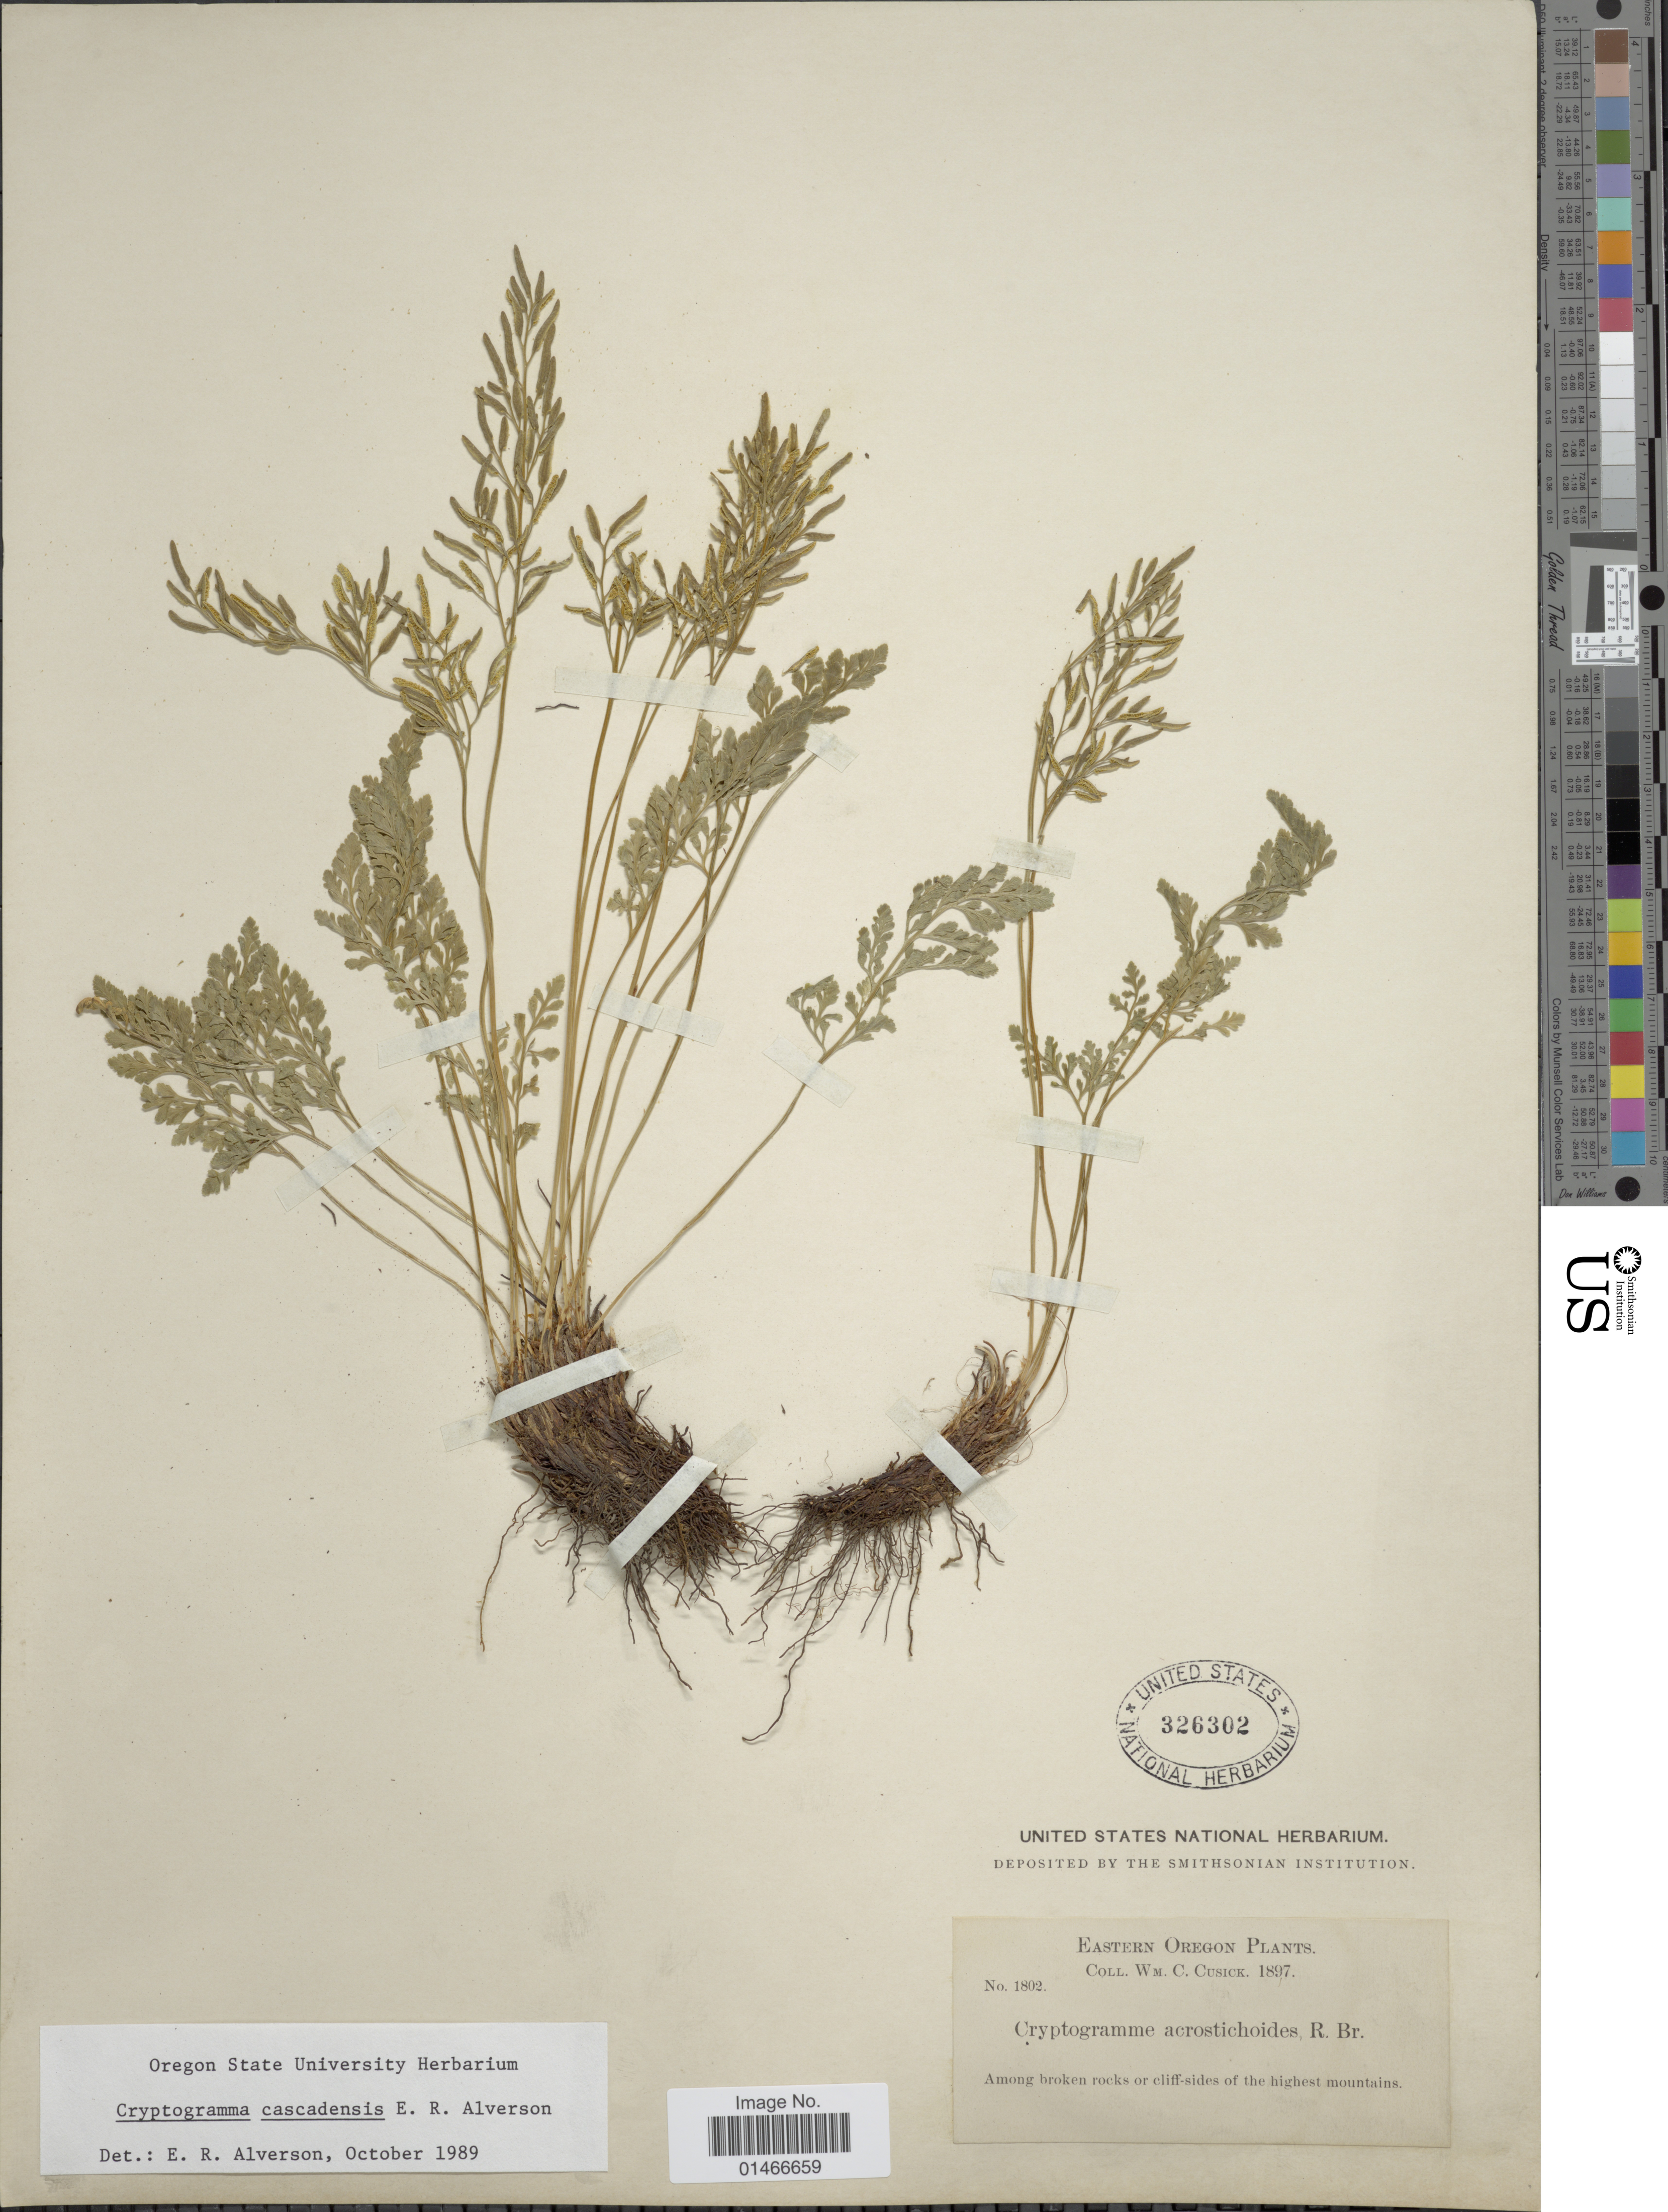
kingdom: Plantae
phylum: Tracheophyta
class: Polypodiopsida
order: Polypodiales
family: Pteridaceae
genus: Cryptogramma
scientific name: Cryptogramma cascadensis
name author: Alverson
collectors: W. C. Cusick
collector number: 1802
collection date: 1897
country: United States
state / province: Oregon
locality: Eastern Oregon. Among broken rocks or cliff-sides of the highest mountains.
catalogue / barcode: US 326302